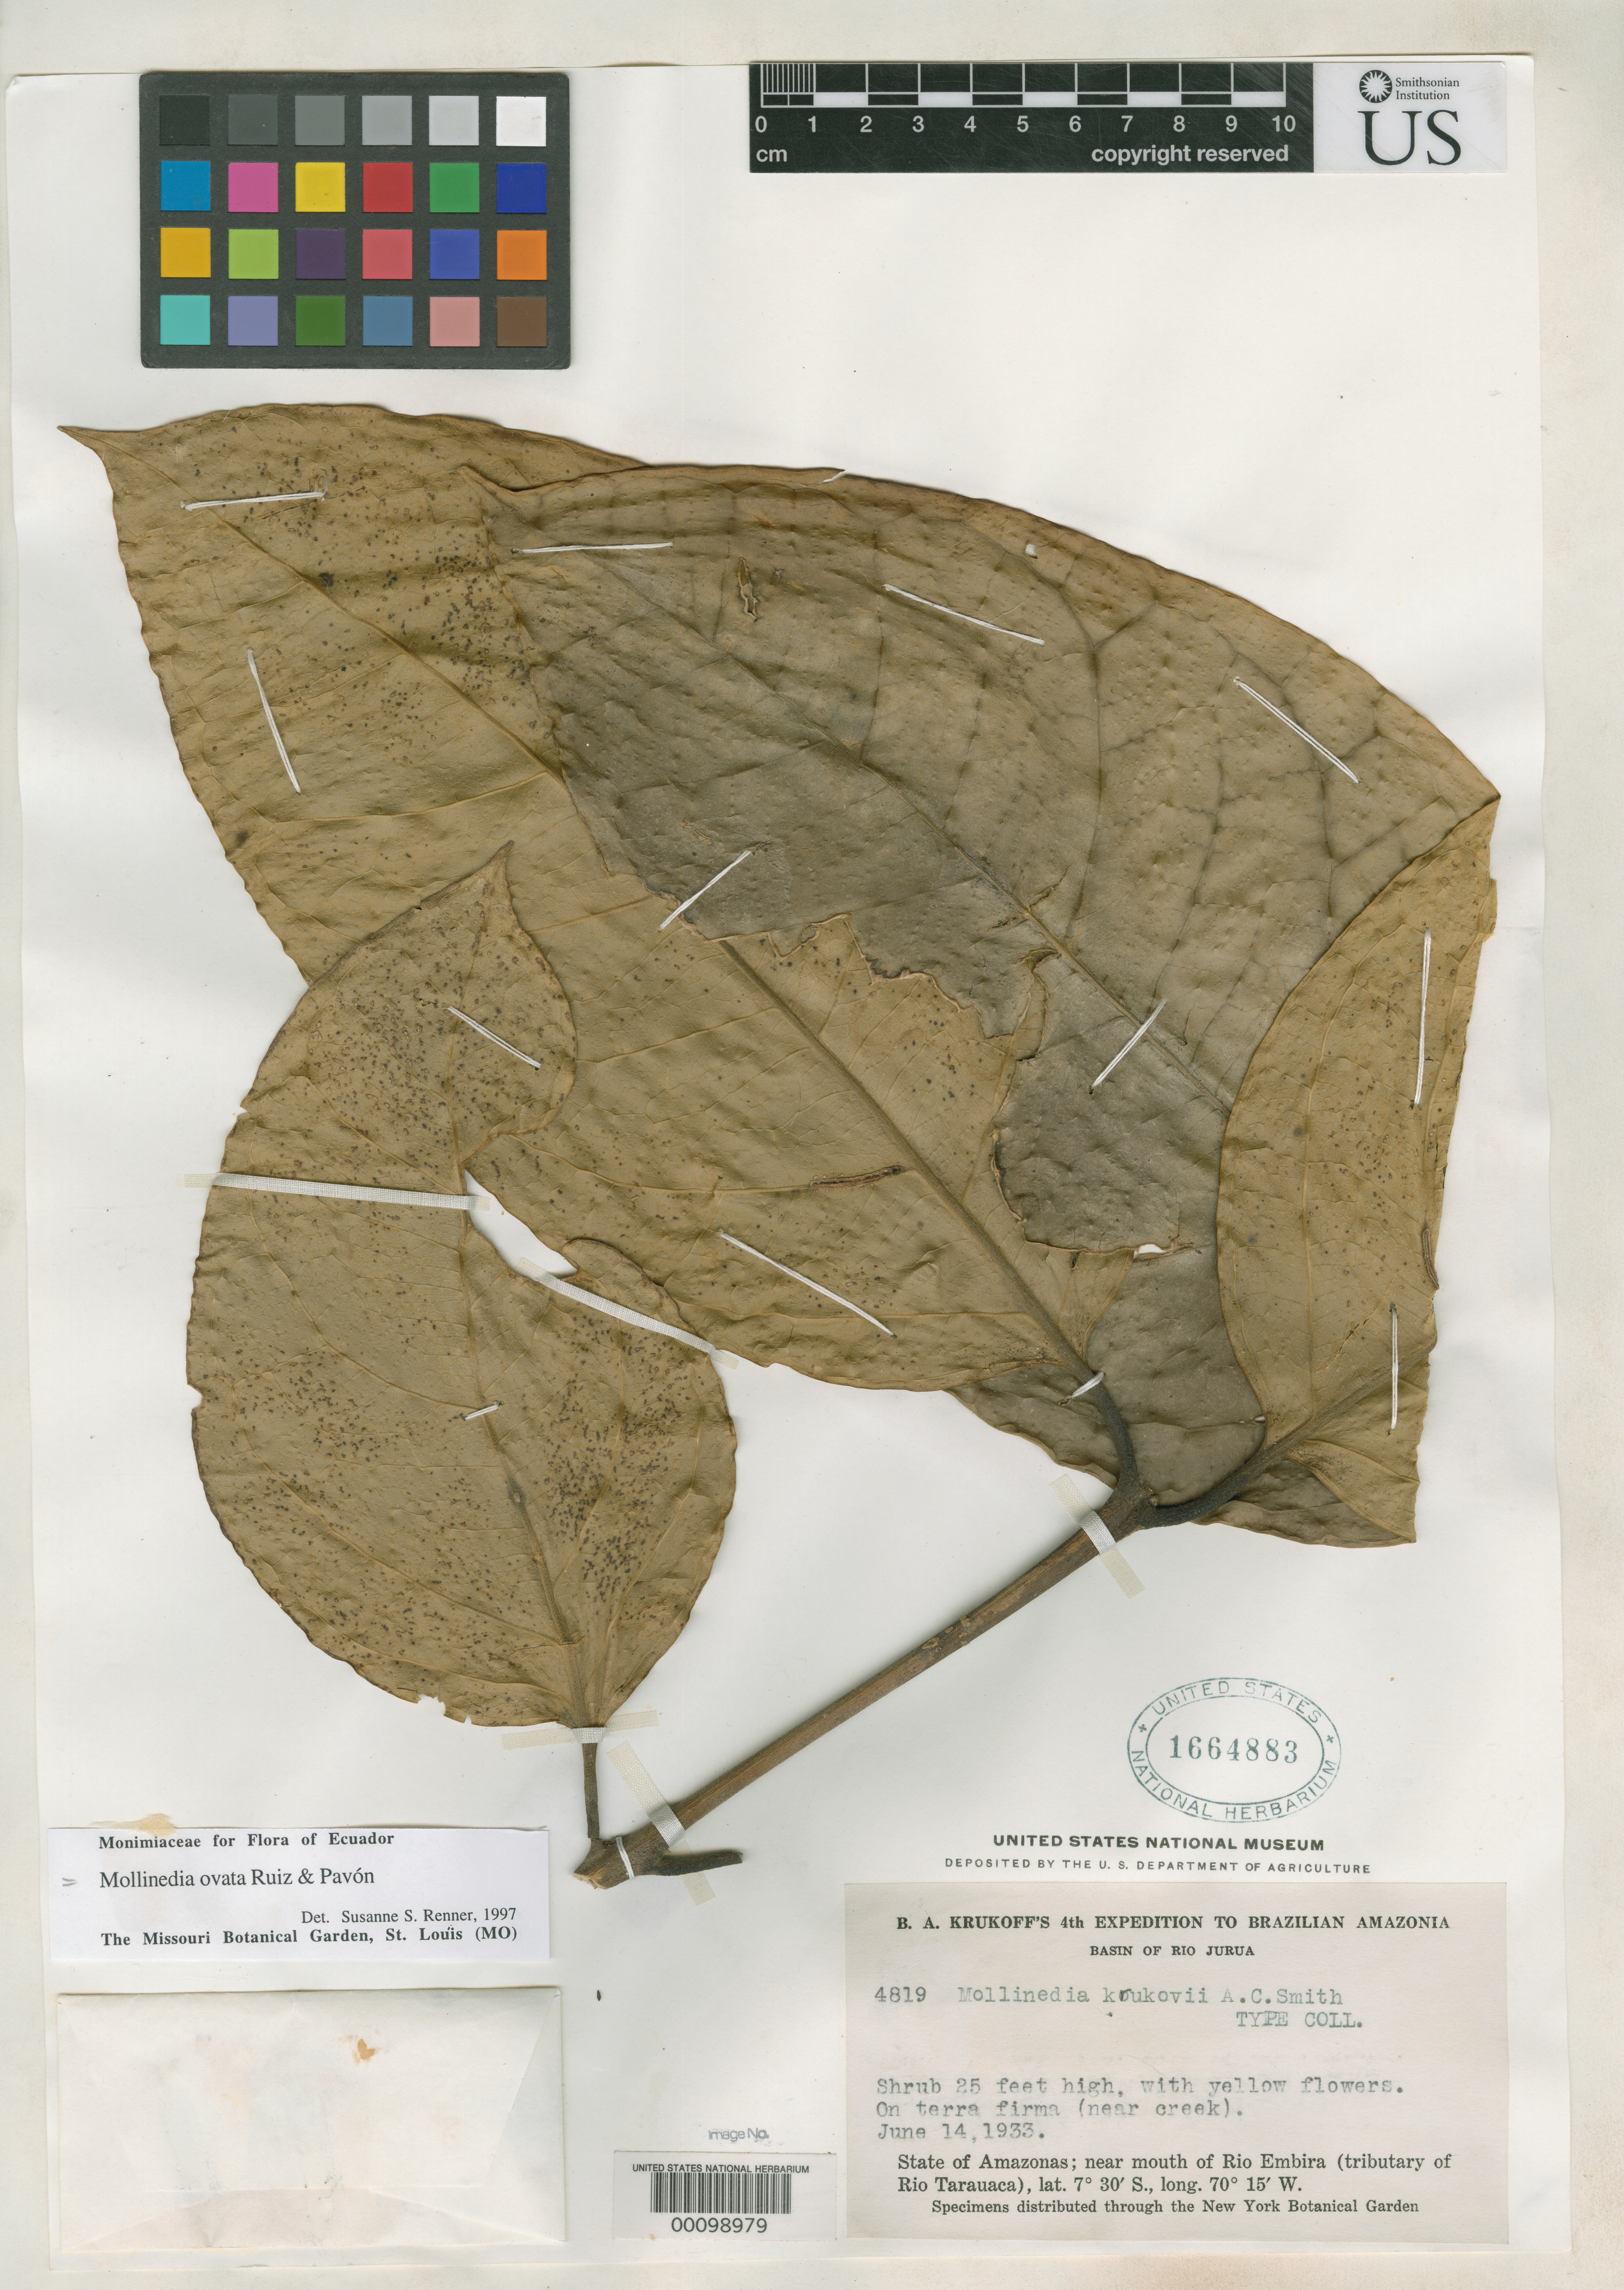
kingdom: Plantae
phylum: Tracheophyta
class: Magnoliopsida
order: Laurales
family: Monimiaceae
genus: Mollinedia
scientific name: Mollinedia krukovii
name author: A.C. Sm.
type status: Isotype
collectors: B. A. Krukoff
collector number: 4819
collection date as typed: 14 Jun 1933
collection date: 1933-06-14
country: Brazil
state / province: Amazonas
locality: Near mouth of Rio Embira, tributary of Rio Tarauaca.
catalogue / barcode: US 1664883